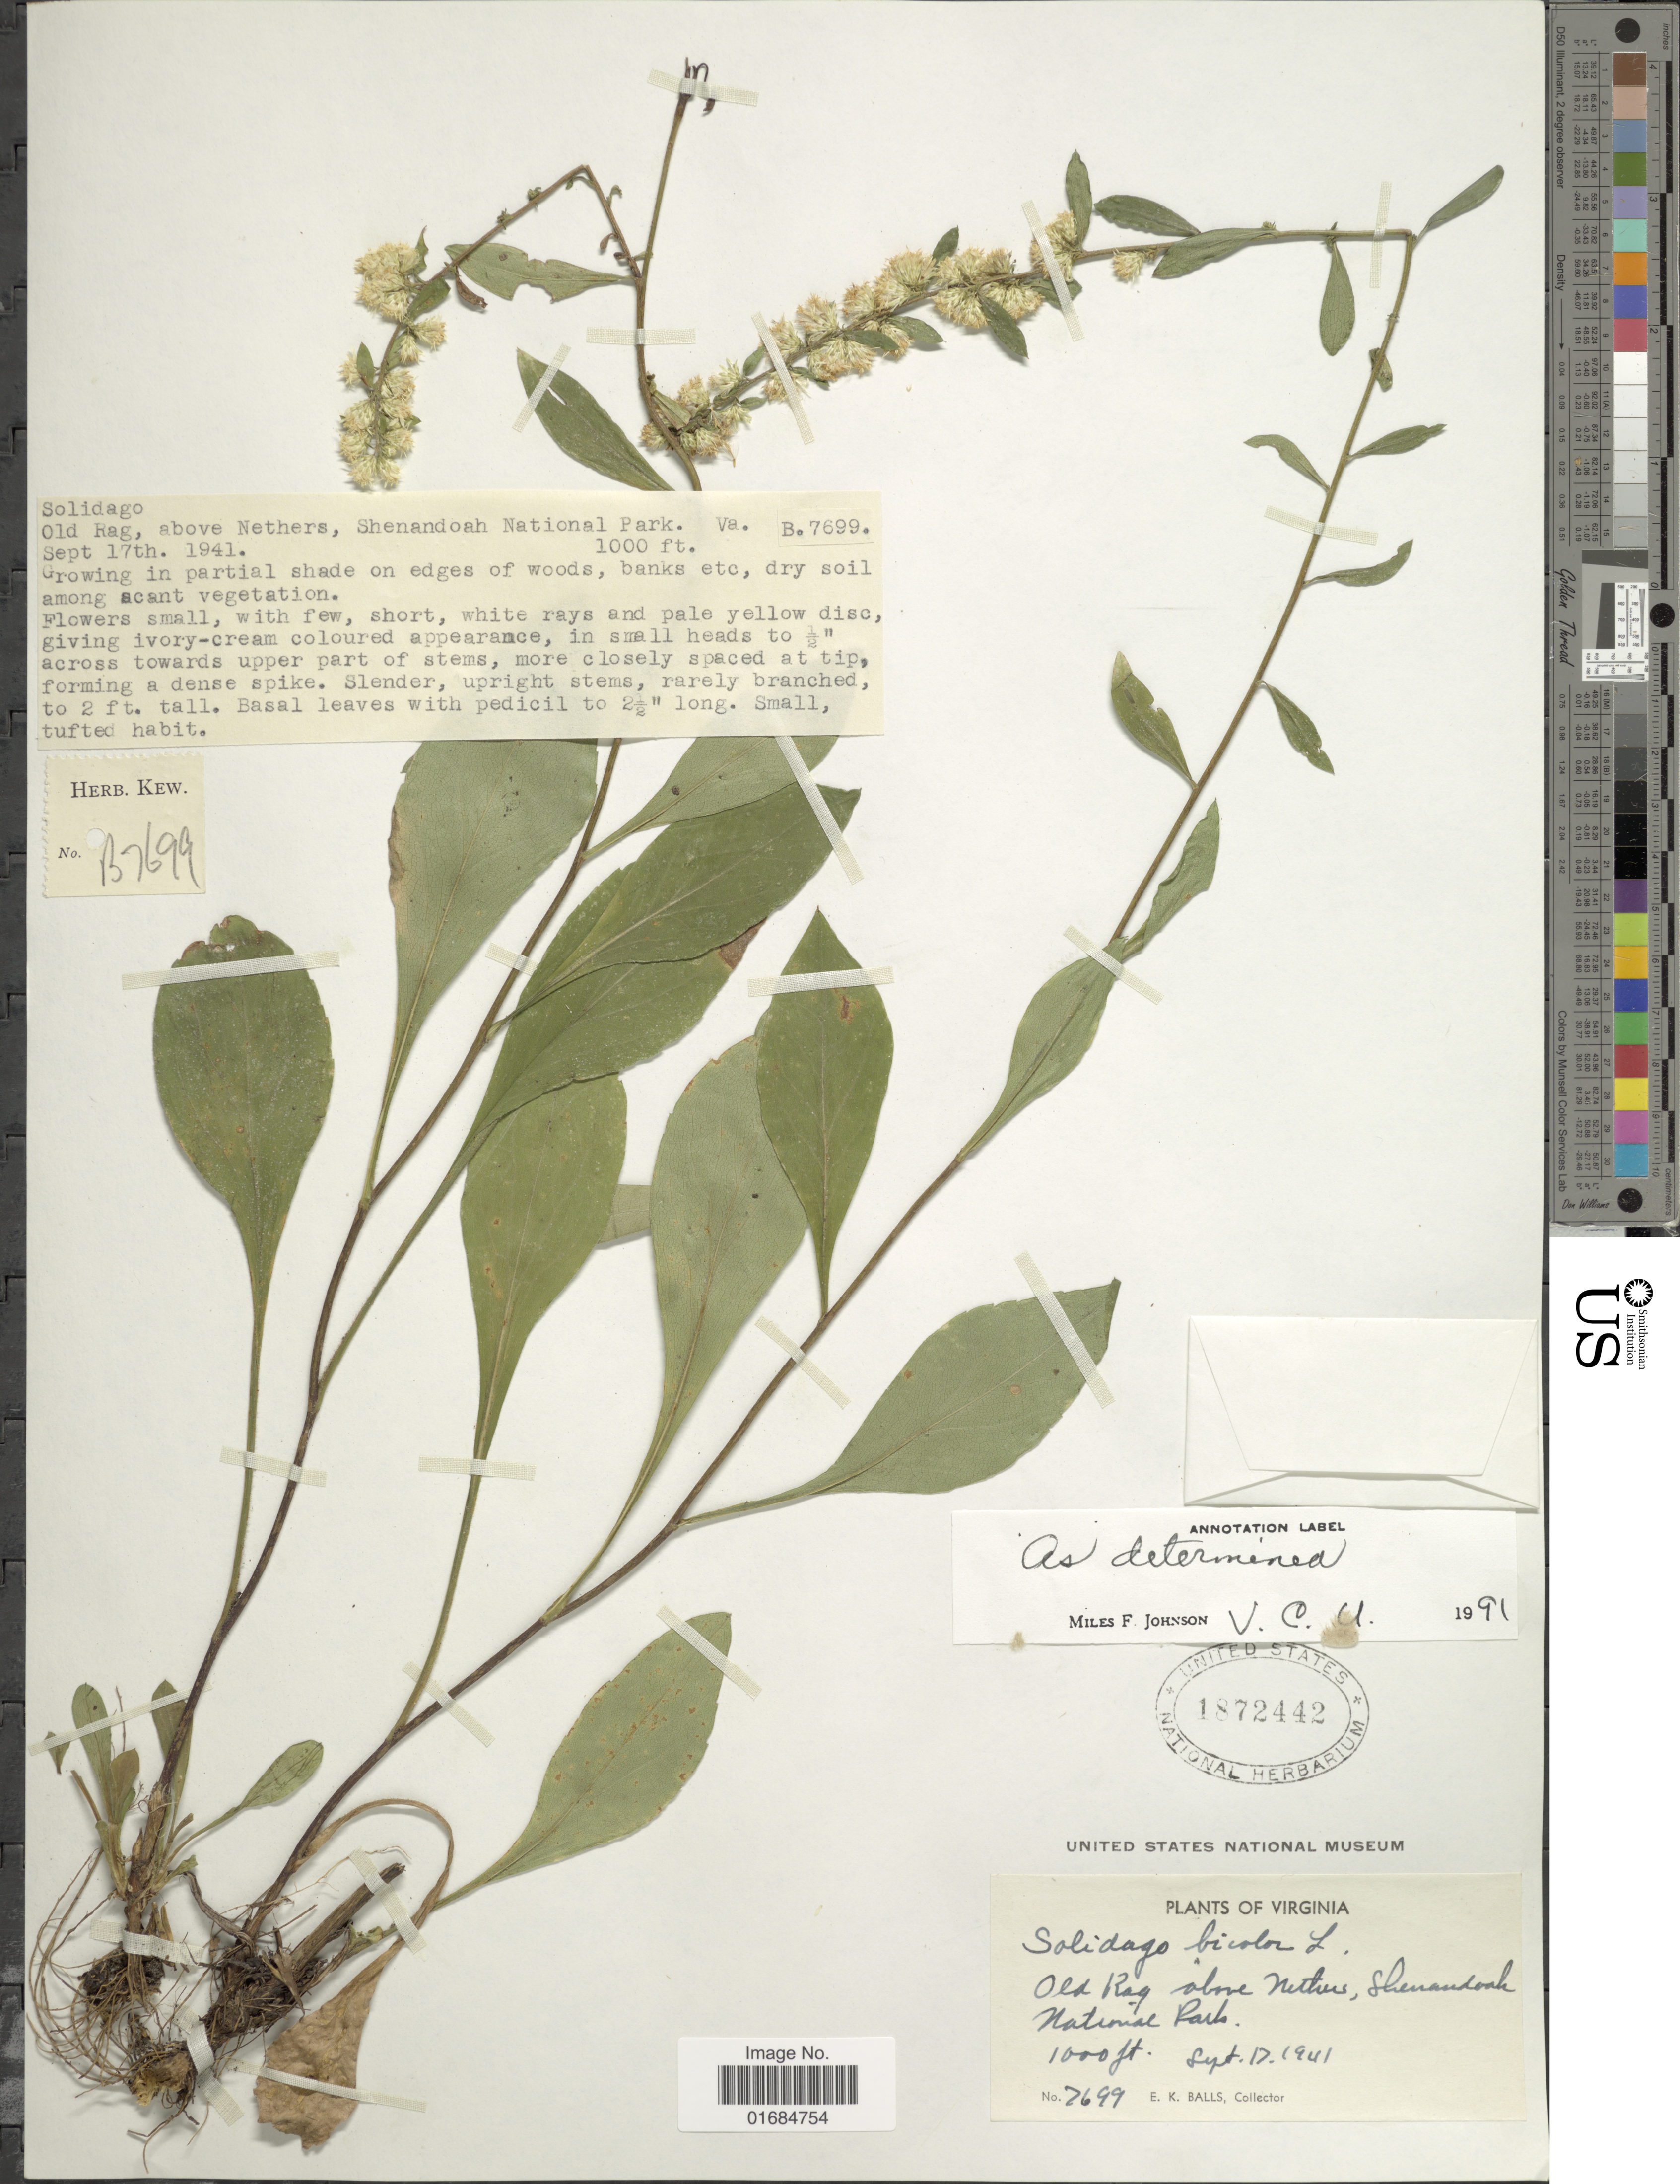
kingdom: Plantae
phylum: Tracheophyta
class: Magnoliopsida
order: Asterales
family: Asteraceae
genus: Solidago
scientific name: Solidago bicolor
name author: L.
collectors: E. K. Balls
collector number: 7699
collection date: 1941-09-17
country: United States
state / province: Virginia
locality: Old Rag above Nethus, Shenandoah National Park.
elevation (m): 305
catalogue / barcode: US 1872442